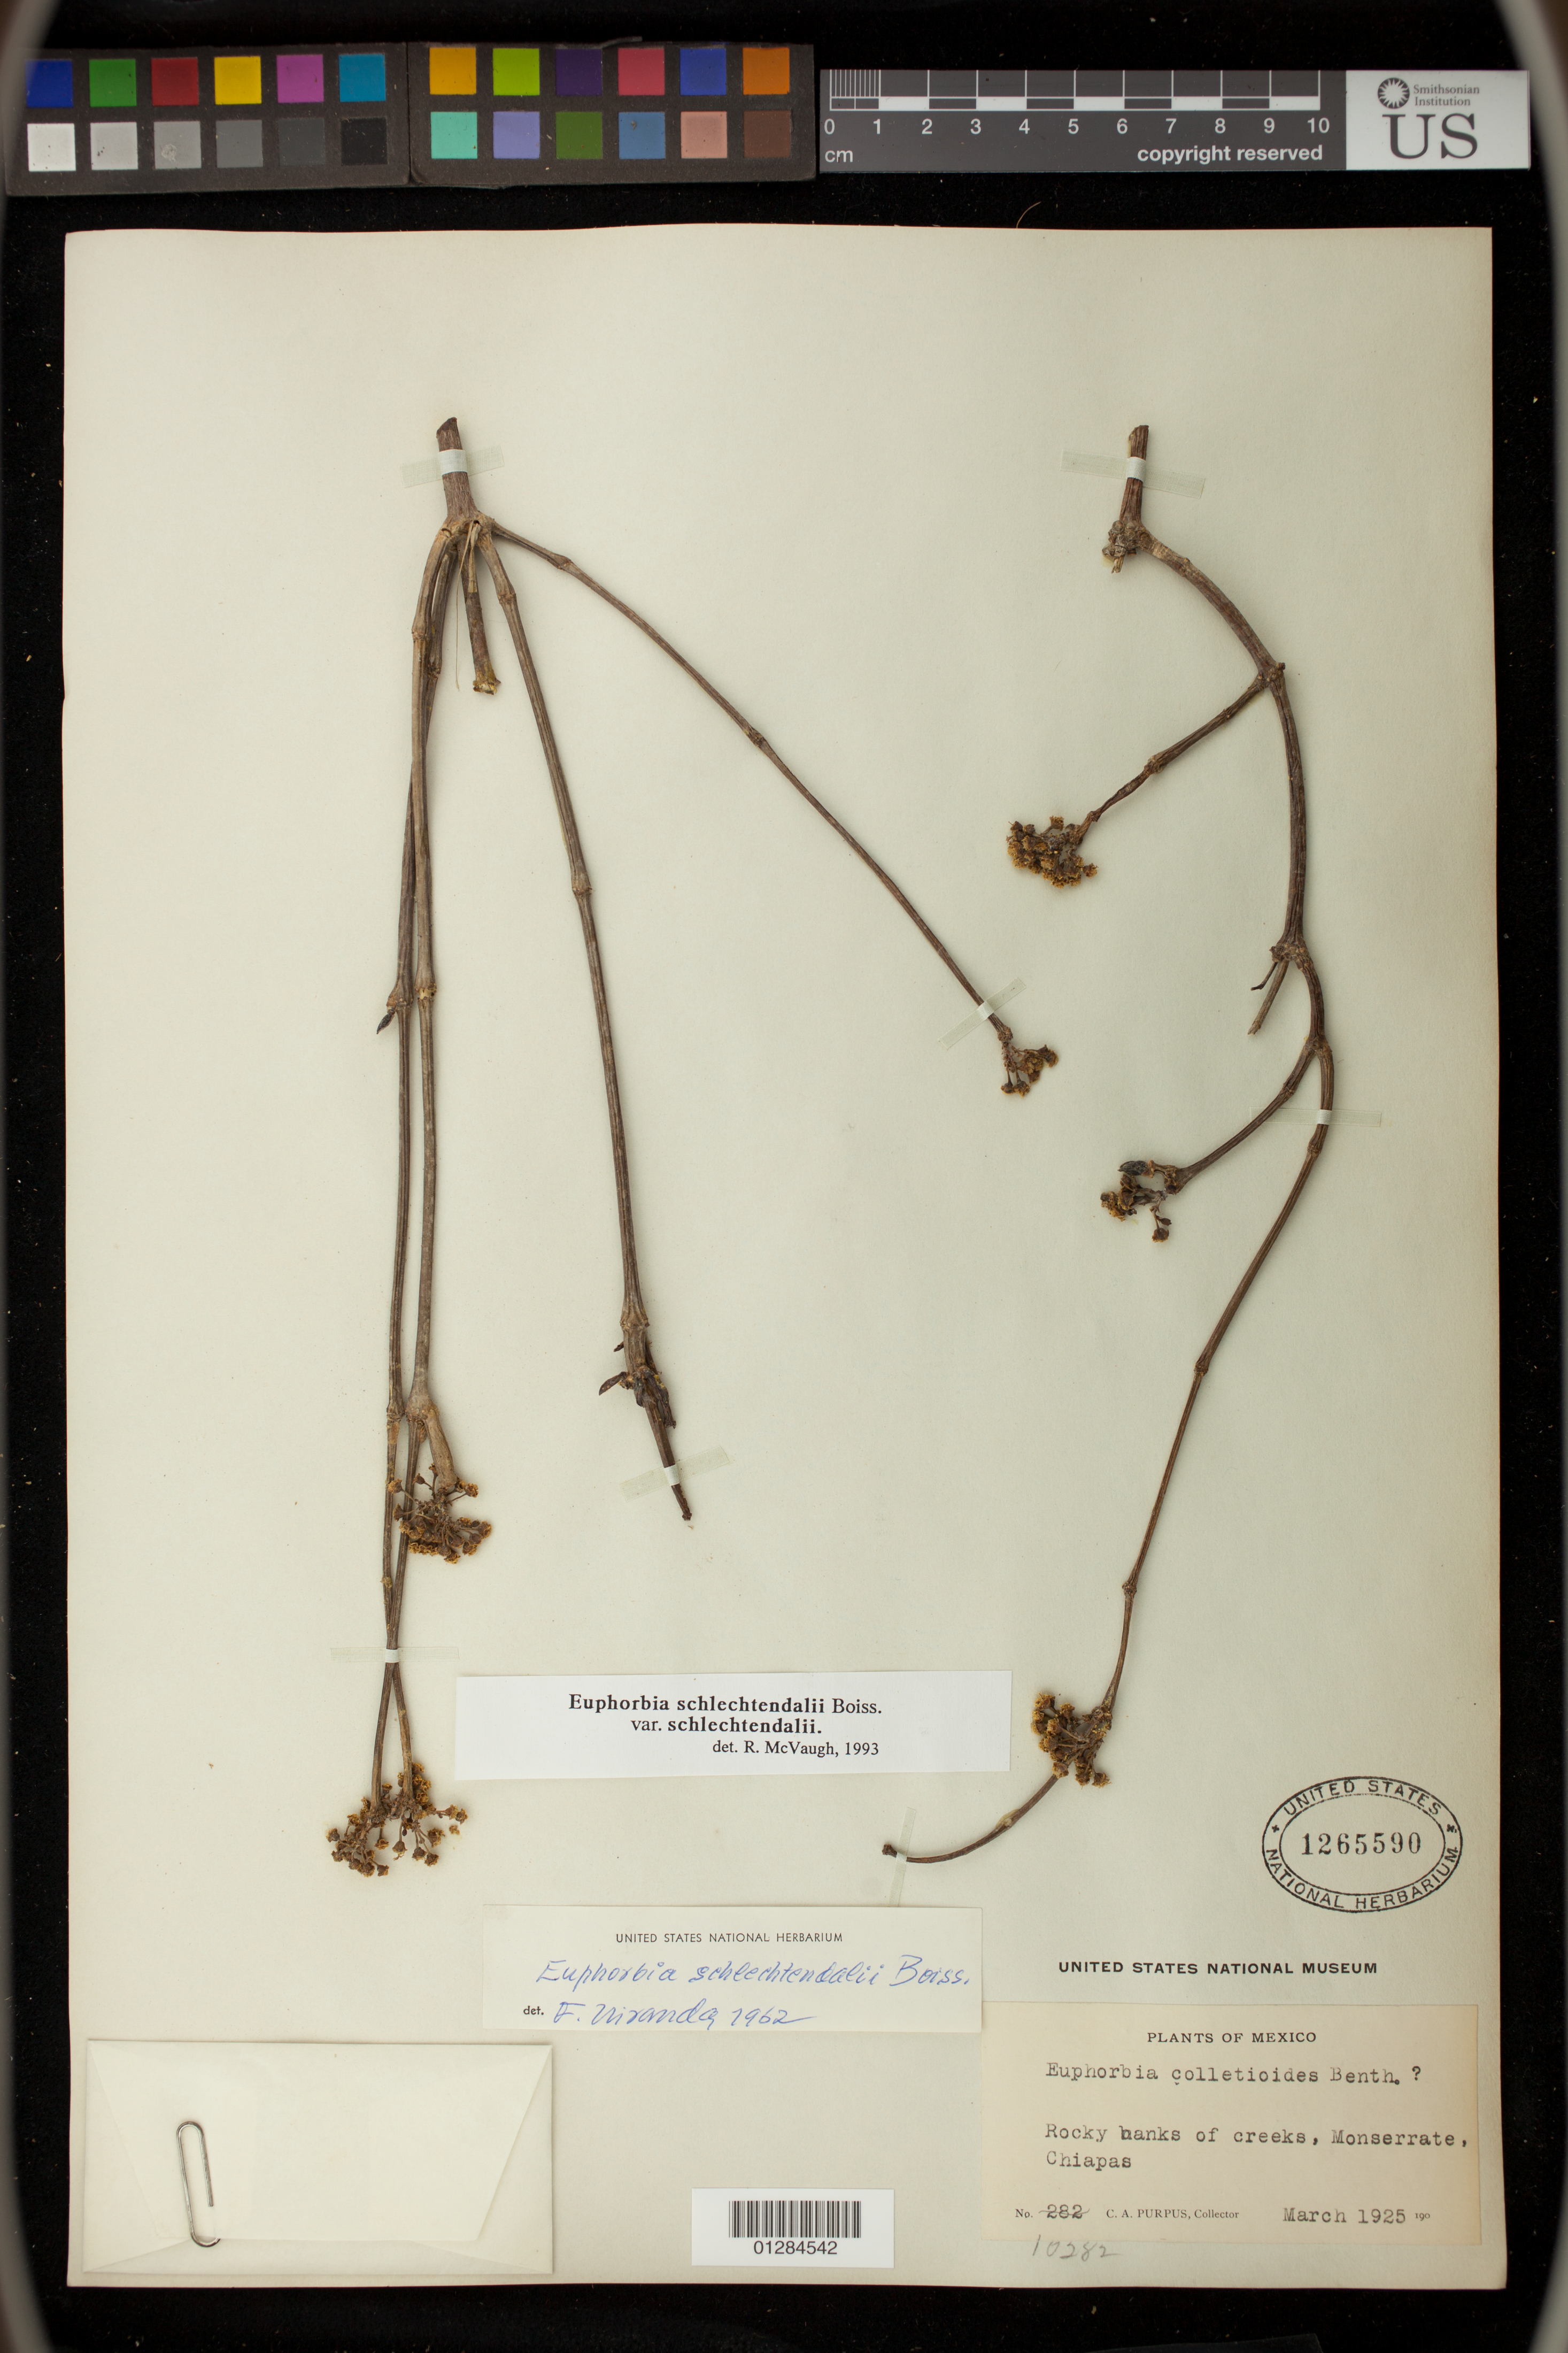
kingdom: Plantae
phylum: Tracheophyta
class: Magnoliopsida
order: Malpighiales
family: Euphorbiaceae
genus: Euphorbia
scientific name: Euphorbia schlechtendalii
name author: Boiss.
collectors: C. A. Purpus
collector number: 10282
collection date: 1925-03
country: Mexico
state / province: Chiapas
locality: Monserrate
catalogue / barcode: US 1265590